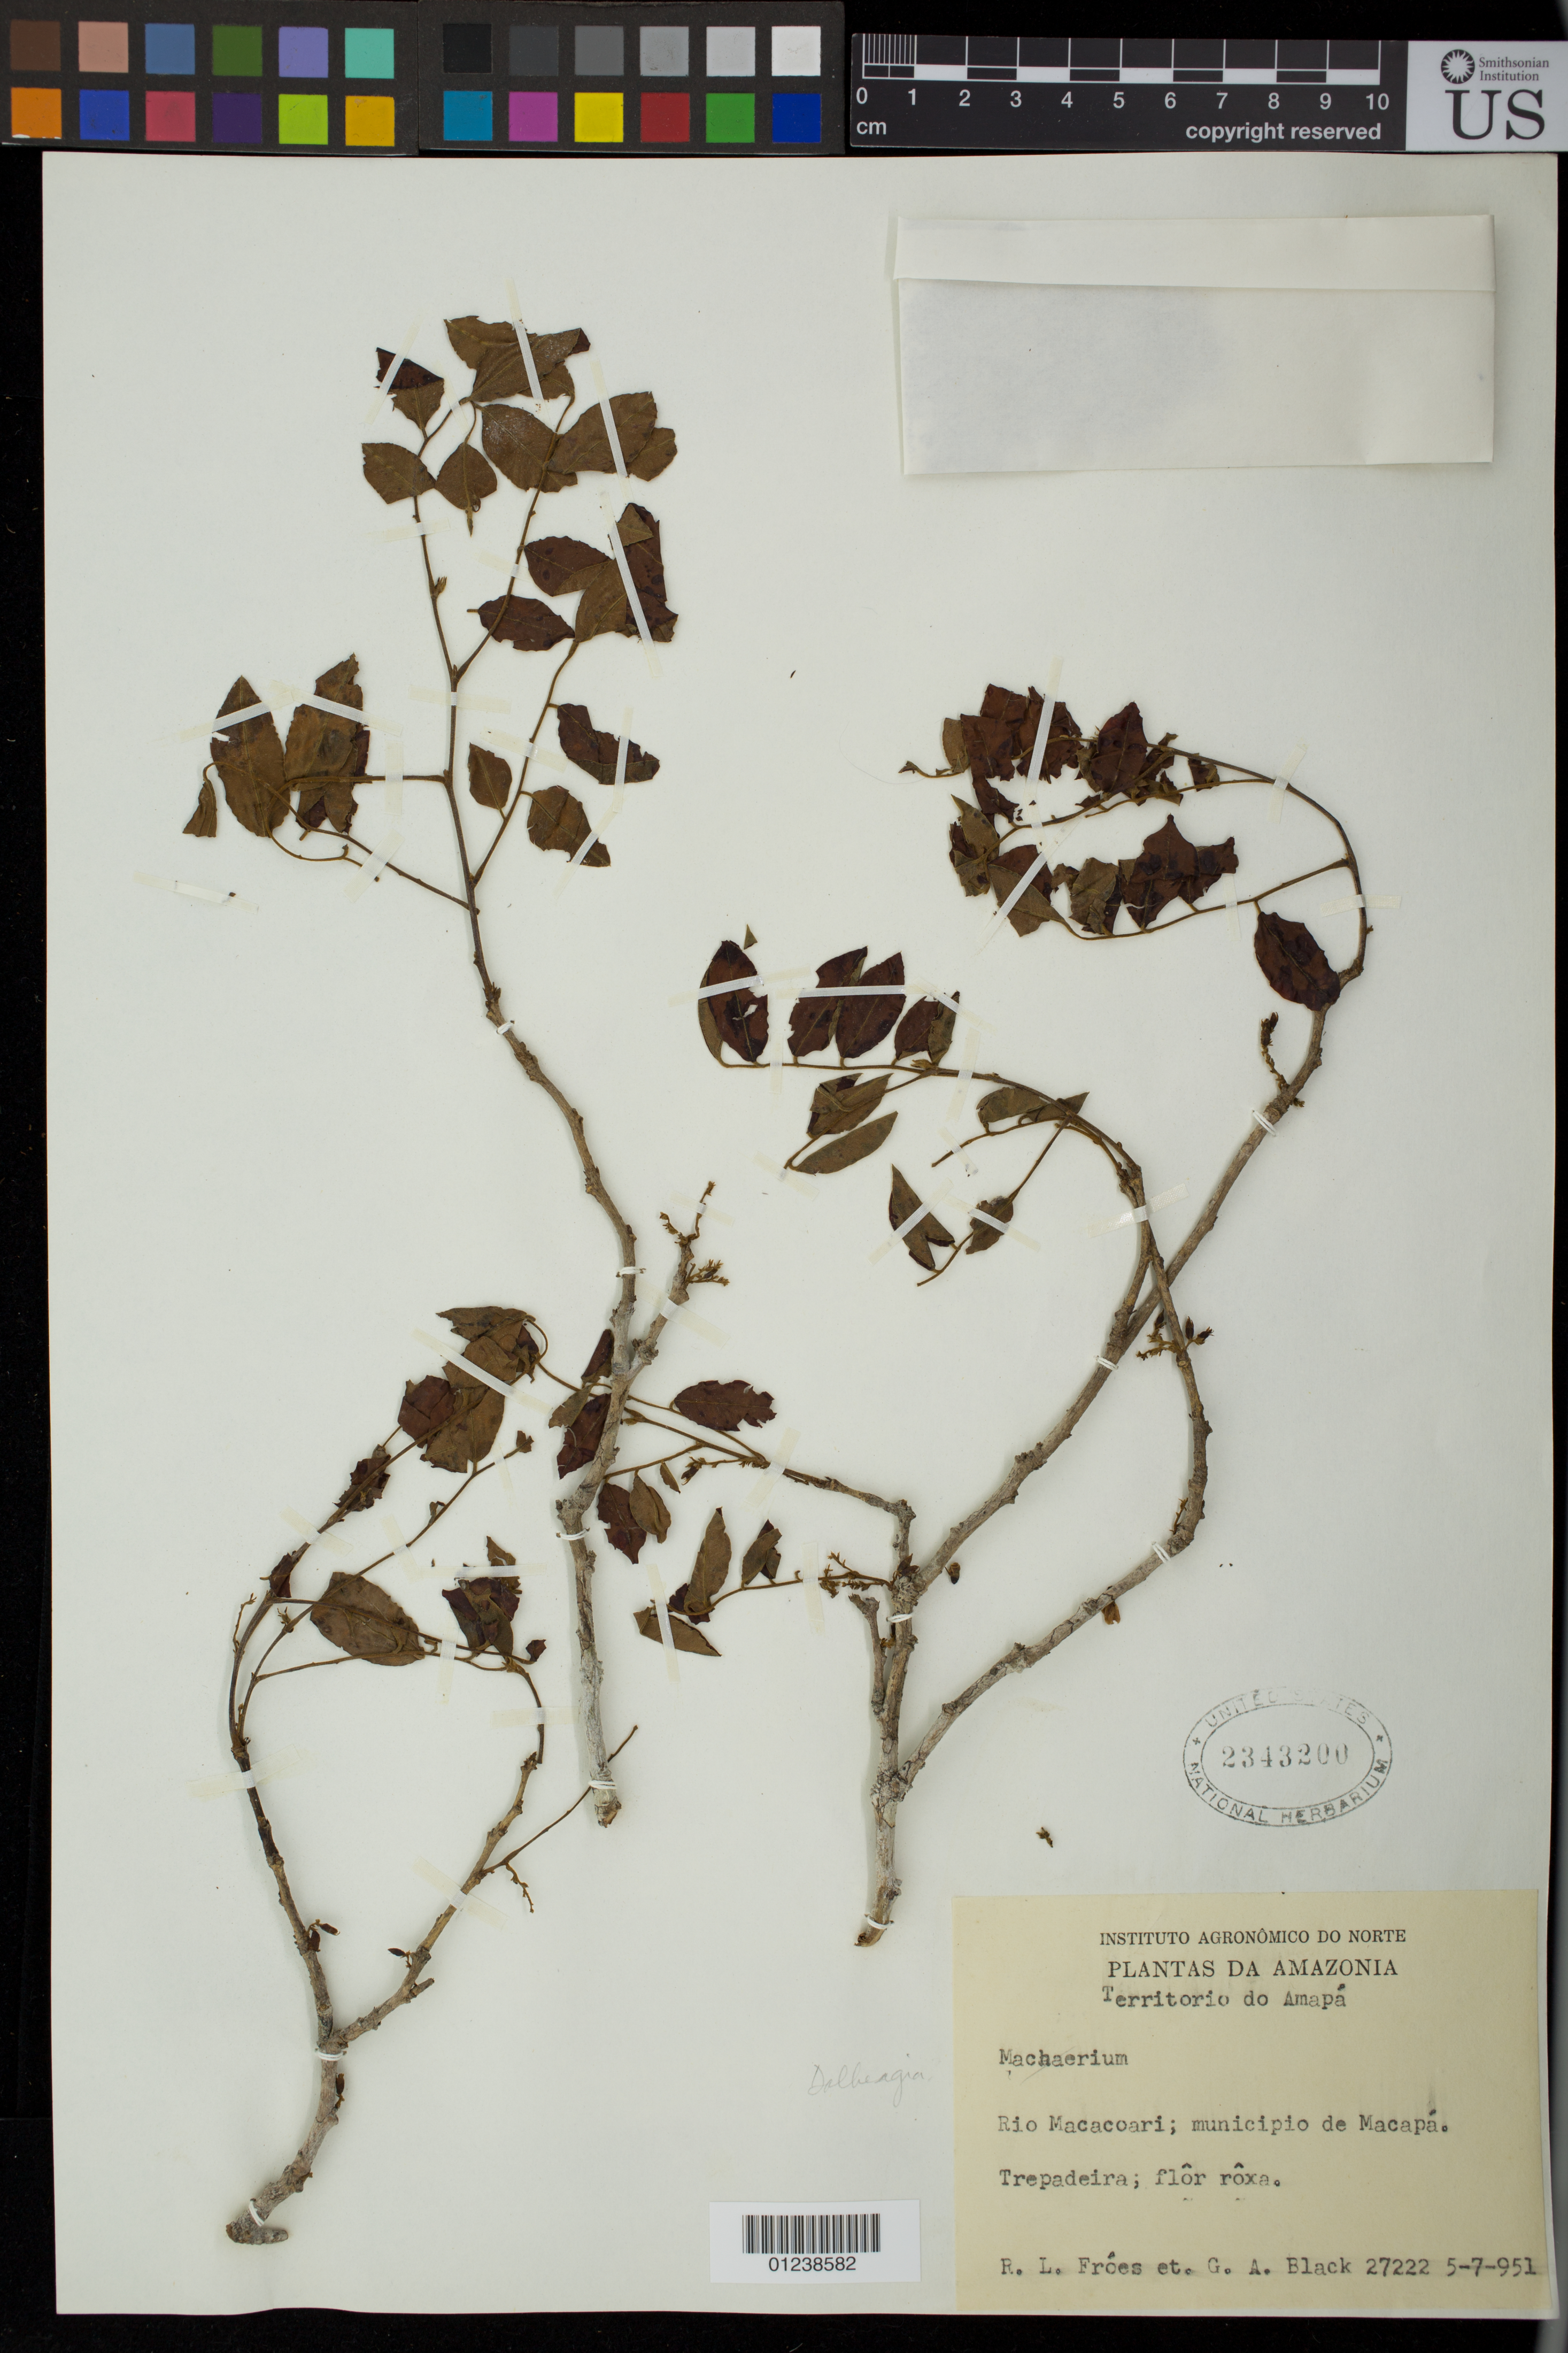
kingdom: Plantae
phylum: Tracheophyta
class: Magnoliopsida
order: Fabales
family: Fabaceae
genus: Dalbergia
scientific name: Dalbergia sp.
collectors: R. L. Fróes & G. A. Black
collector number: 27222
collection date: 1951-07-05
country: Brazil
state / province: Amapá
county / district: Macapá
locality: Rio Macacoari; minicipio de Macapa.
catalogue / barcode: US 2343200